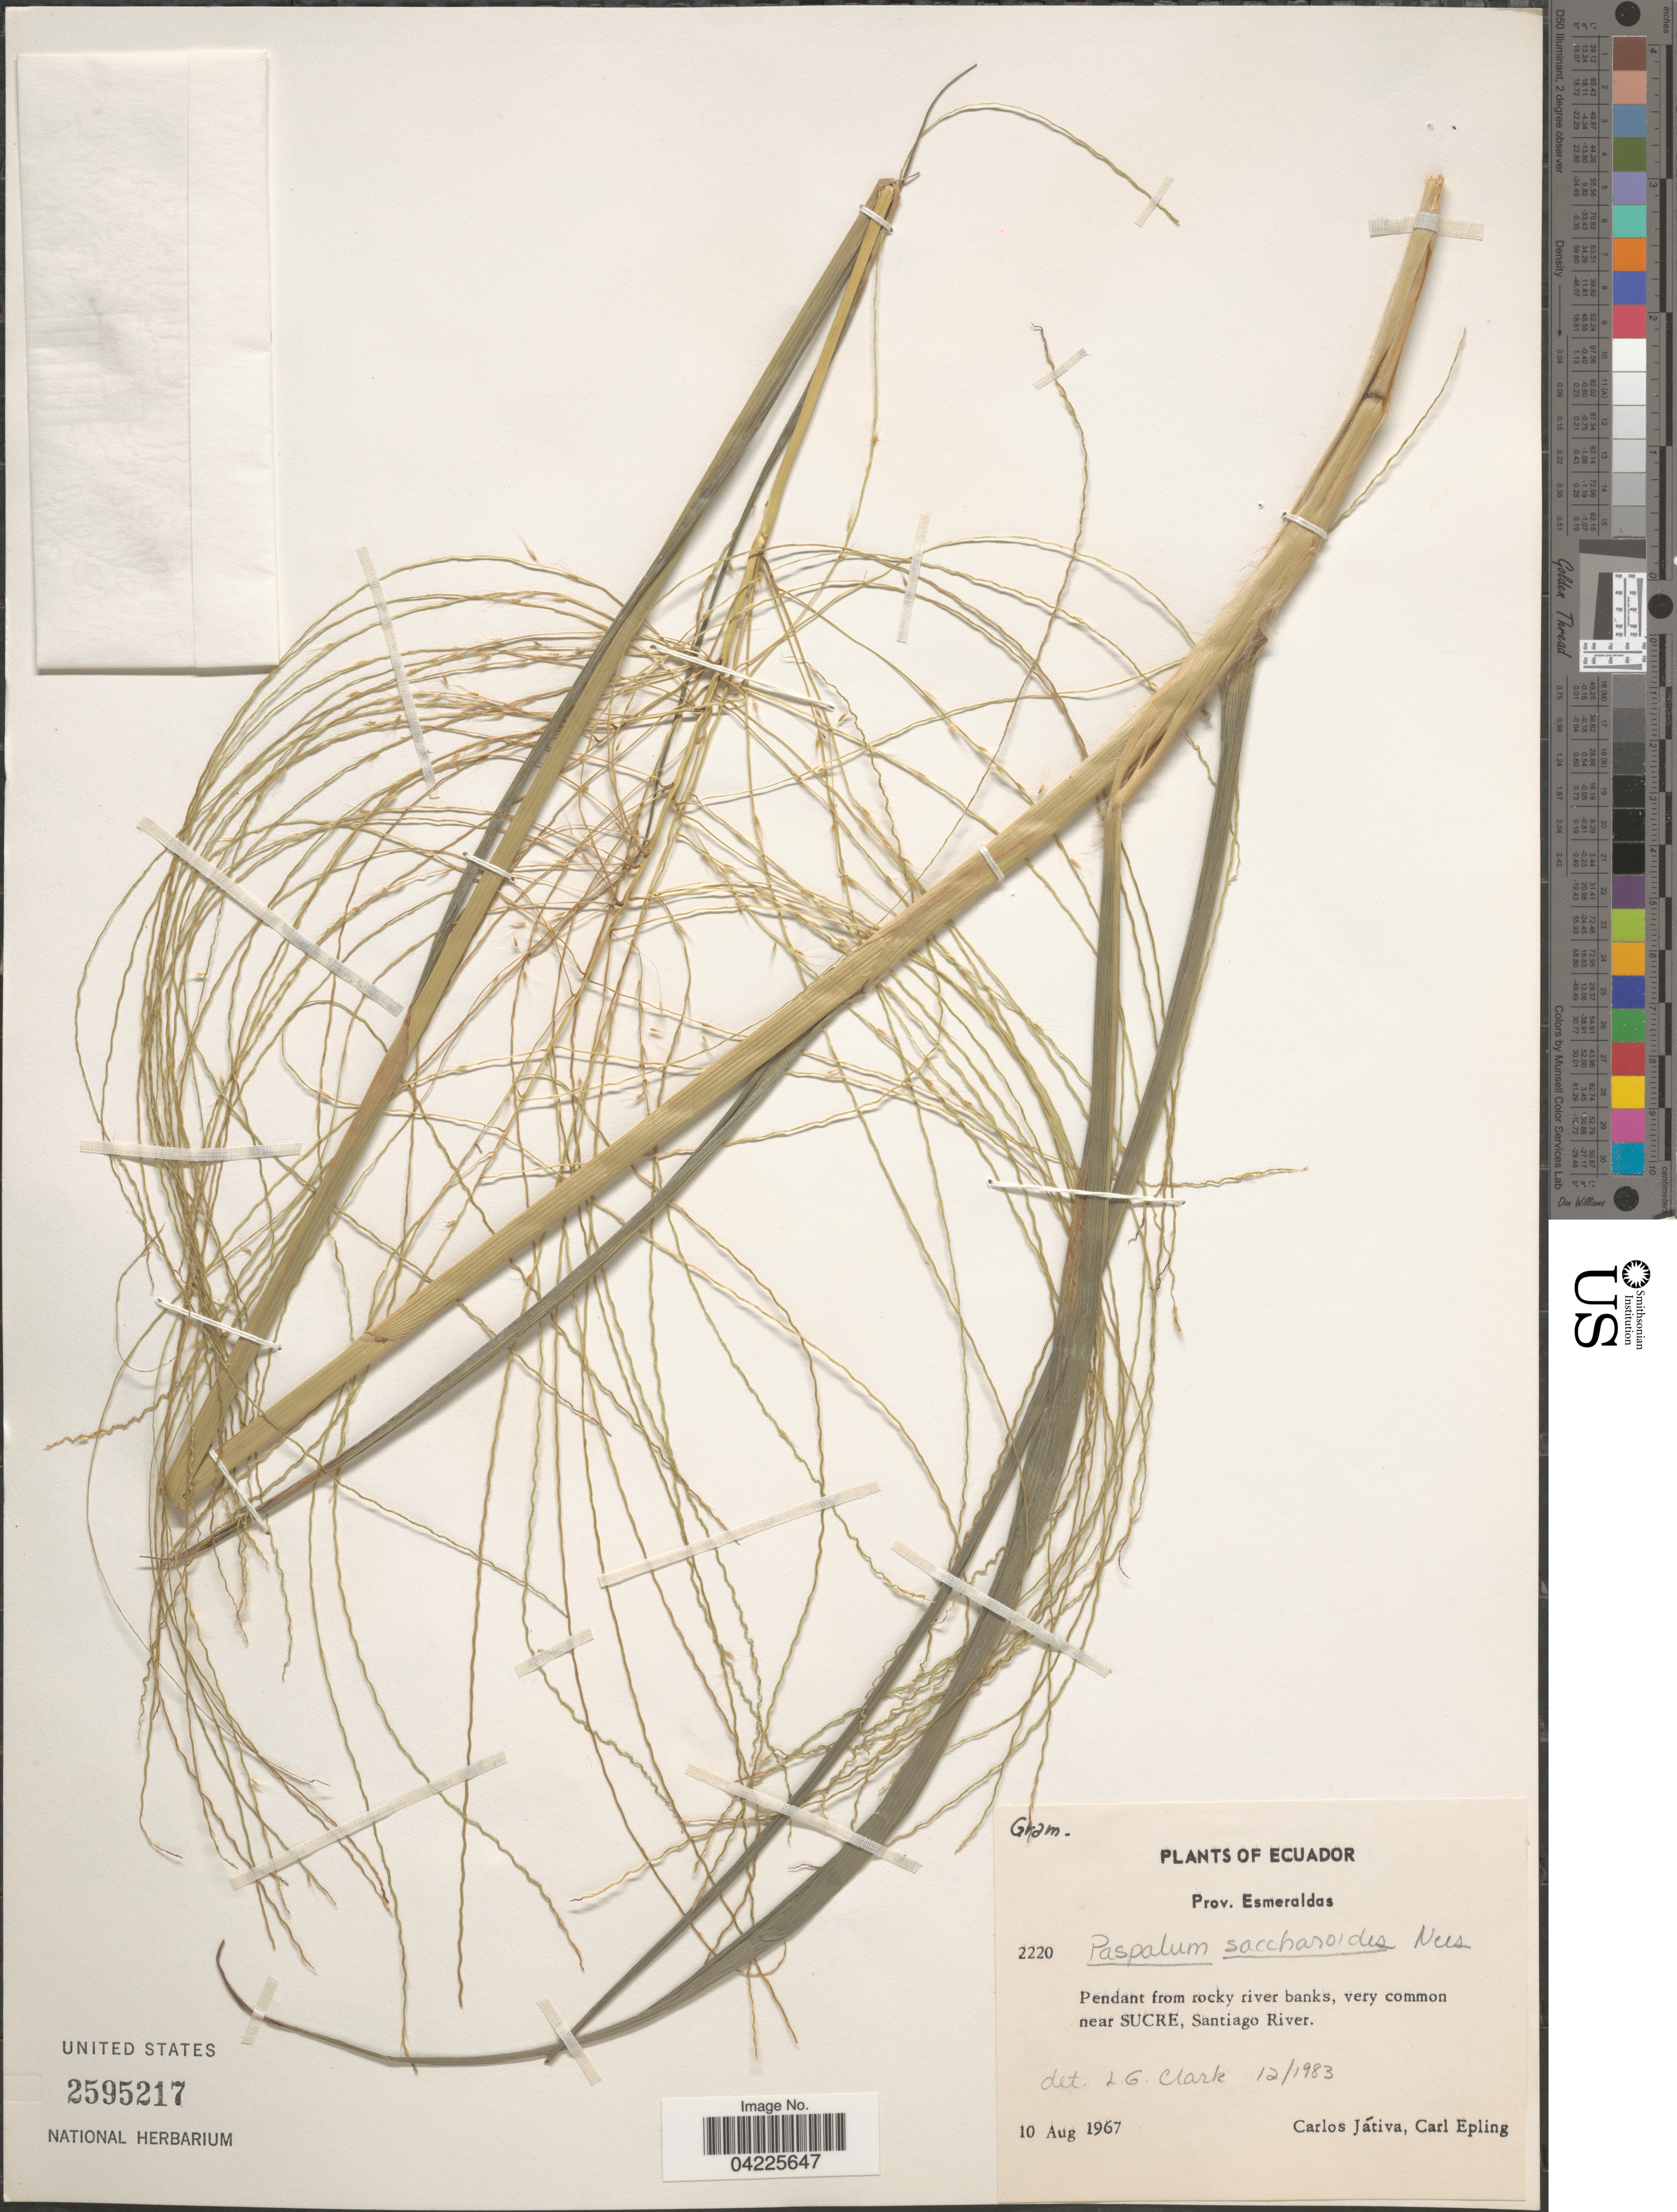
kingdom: Plantae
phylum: Tracheophyta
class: Liliopsida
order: Poales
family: Poaceae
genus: Paspalum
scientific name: Paspalum saccharoides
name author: Nees ex Trin.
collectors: C. D. Játiva & C. C. Epling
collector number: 2220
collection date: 1967-08-10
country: Ecuador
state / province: Esmeraldas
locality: Near Sucre, Santiago River.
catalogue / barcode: US 2595217